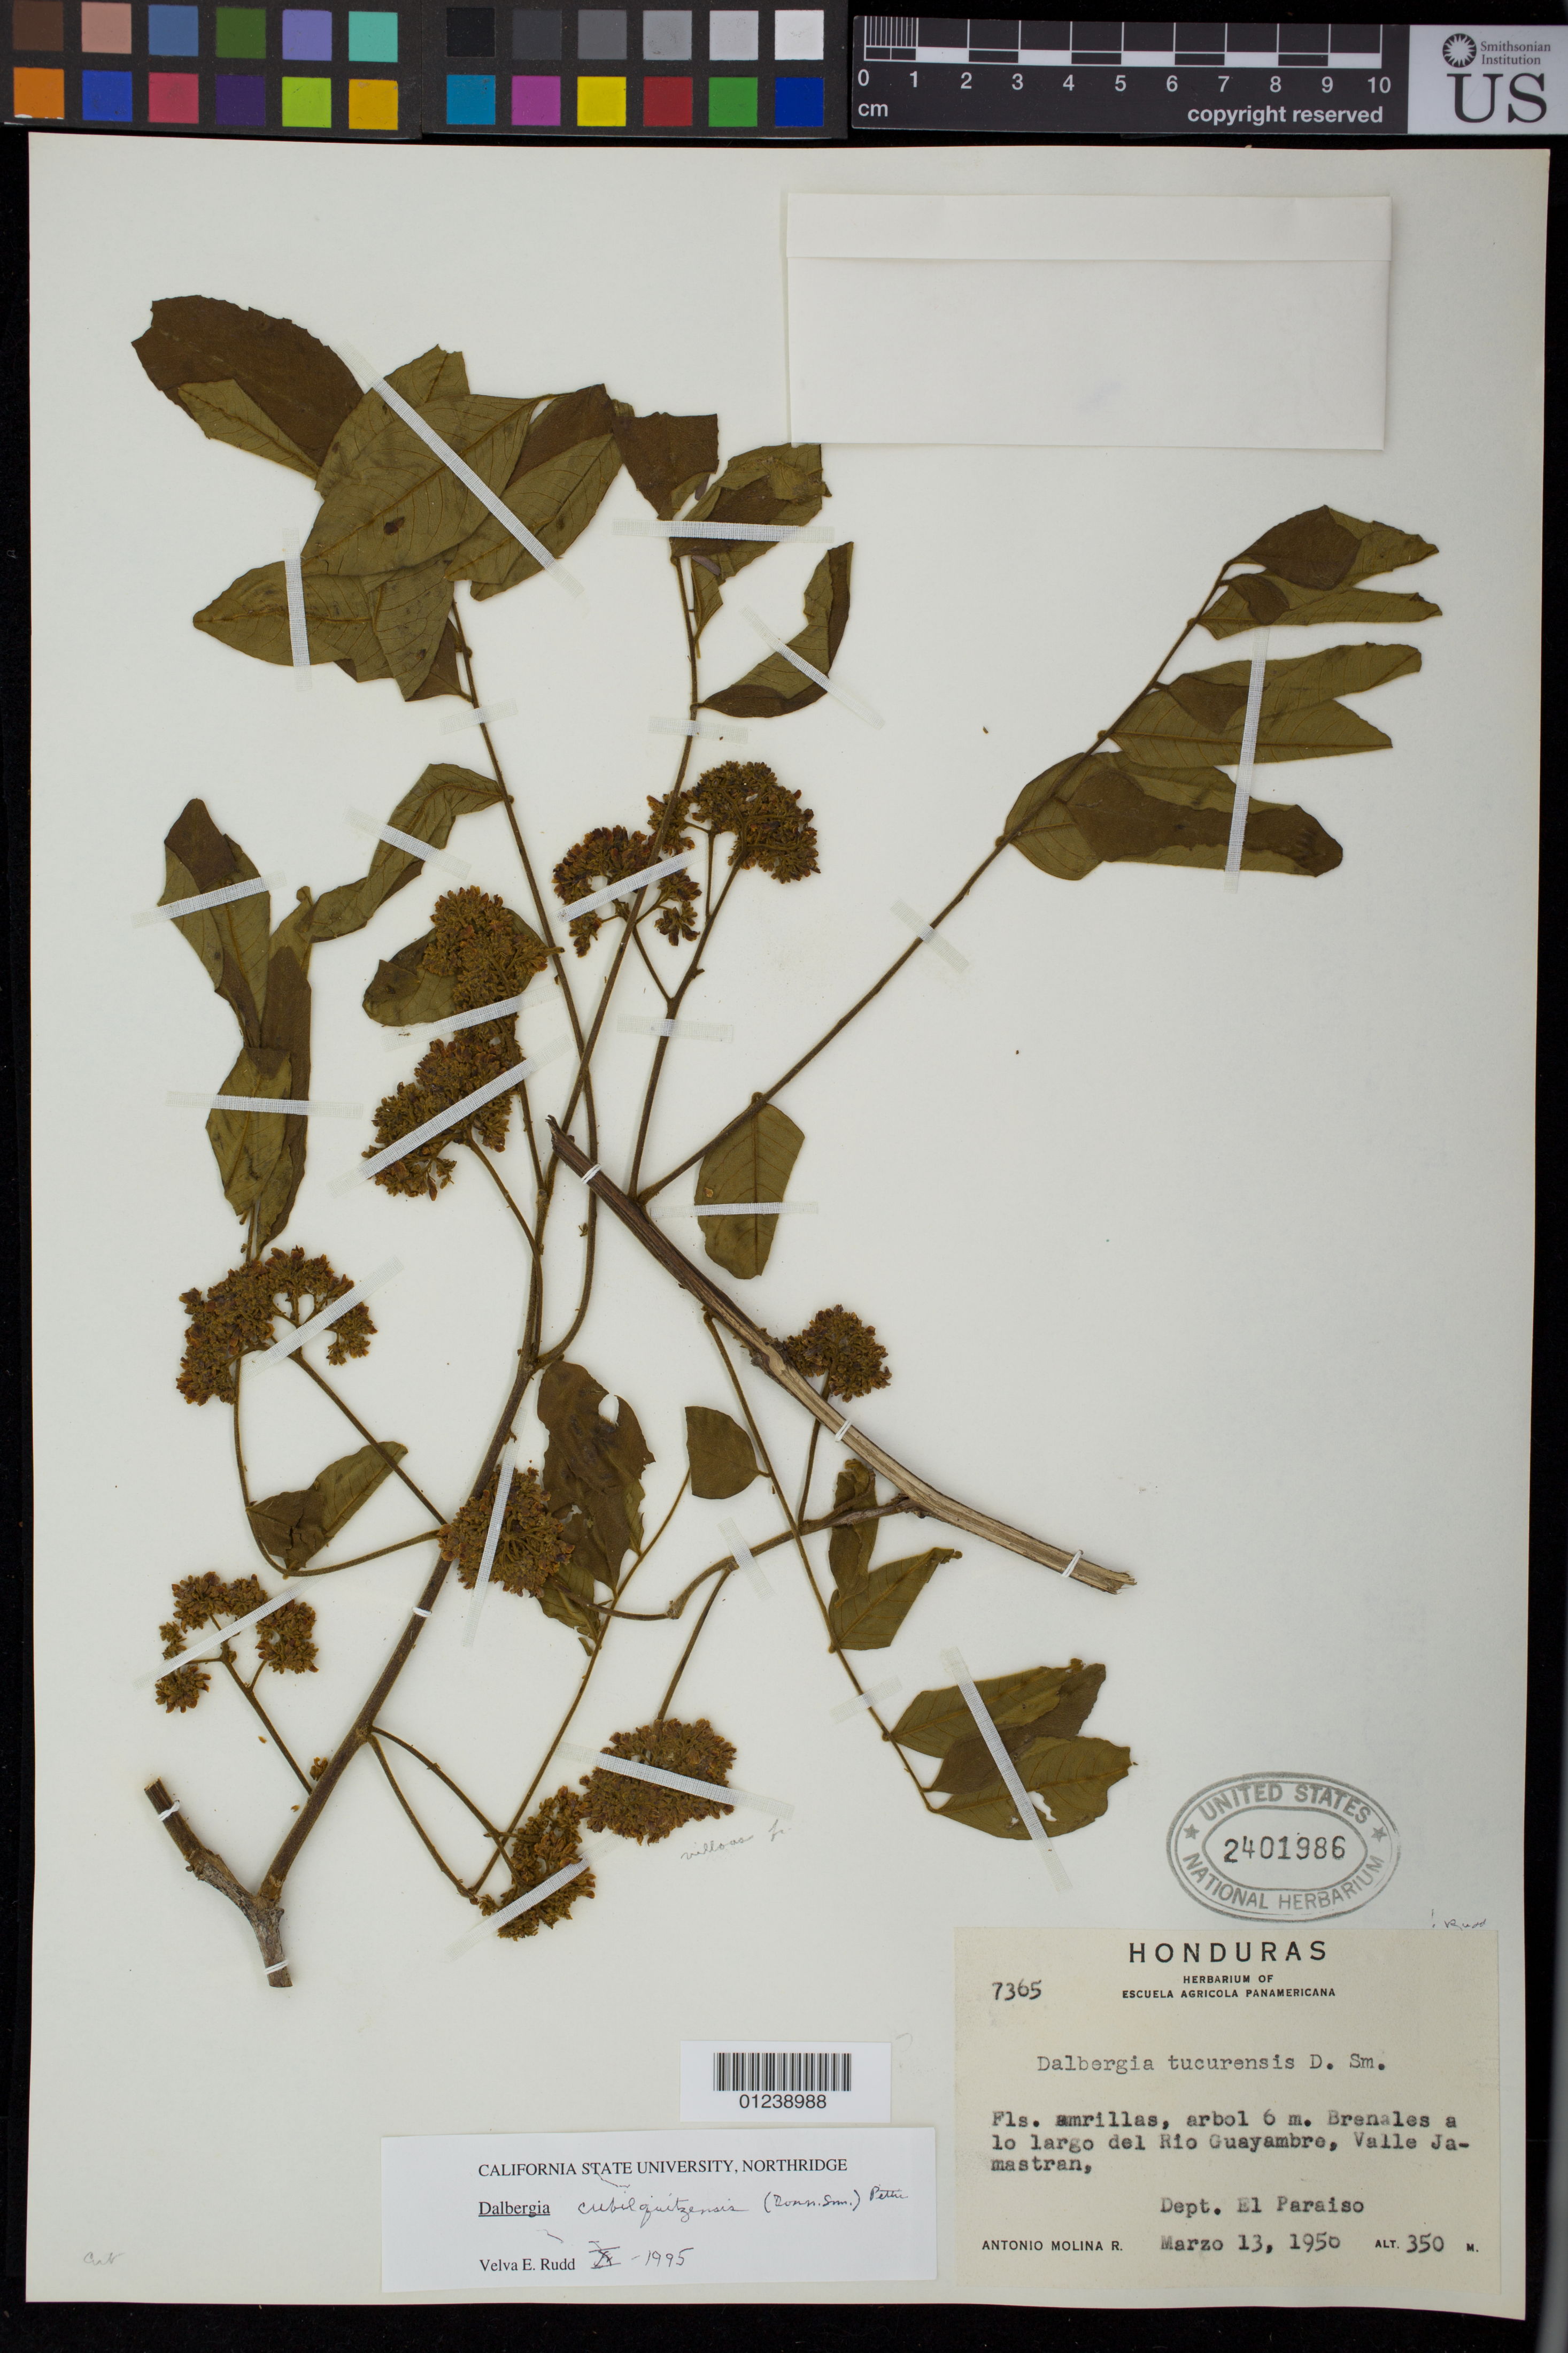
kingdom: Plantae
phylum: Tracheophyta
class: Magnoliopsida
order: Fabales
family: Fabaceae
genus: Dalbergia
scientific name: Dalbergia cubilquitzensis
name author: (Donn. Sm.) Pittier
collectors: A. Molina R.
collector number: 7365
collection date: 1956-03-13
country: Honduras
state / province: El Paraiso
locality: Brenales a lo largo del Rio Guayambre, Valle Jamastran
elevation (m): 350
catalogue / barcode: US 2401986